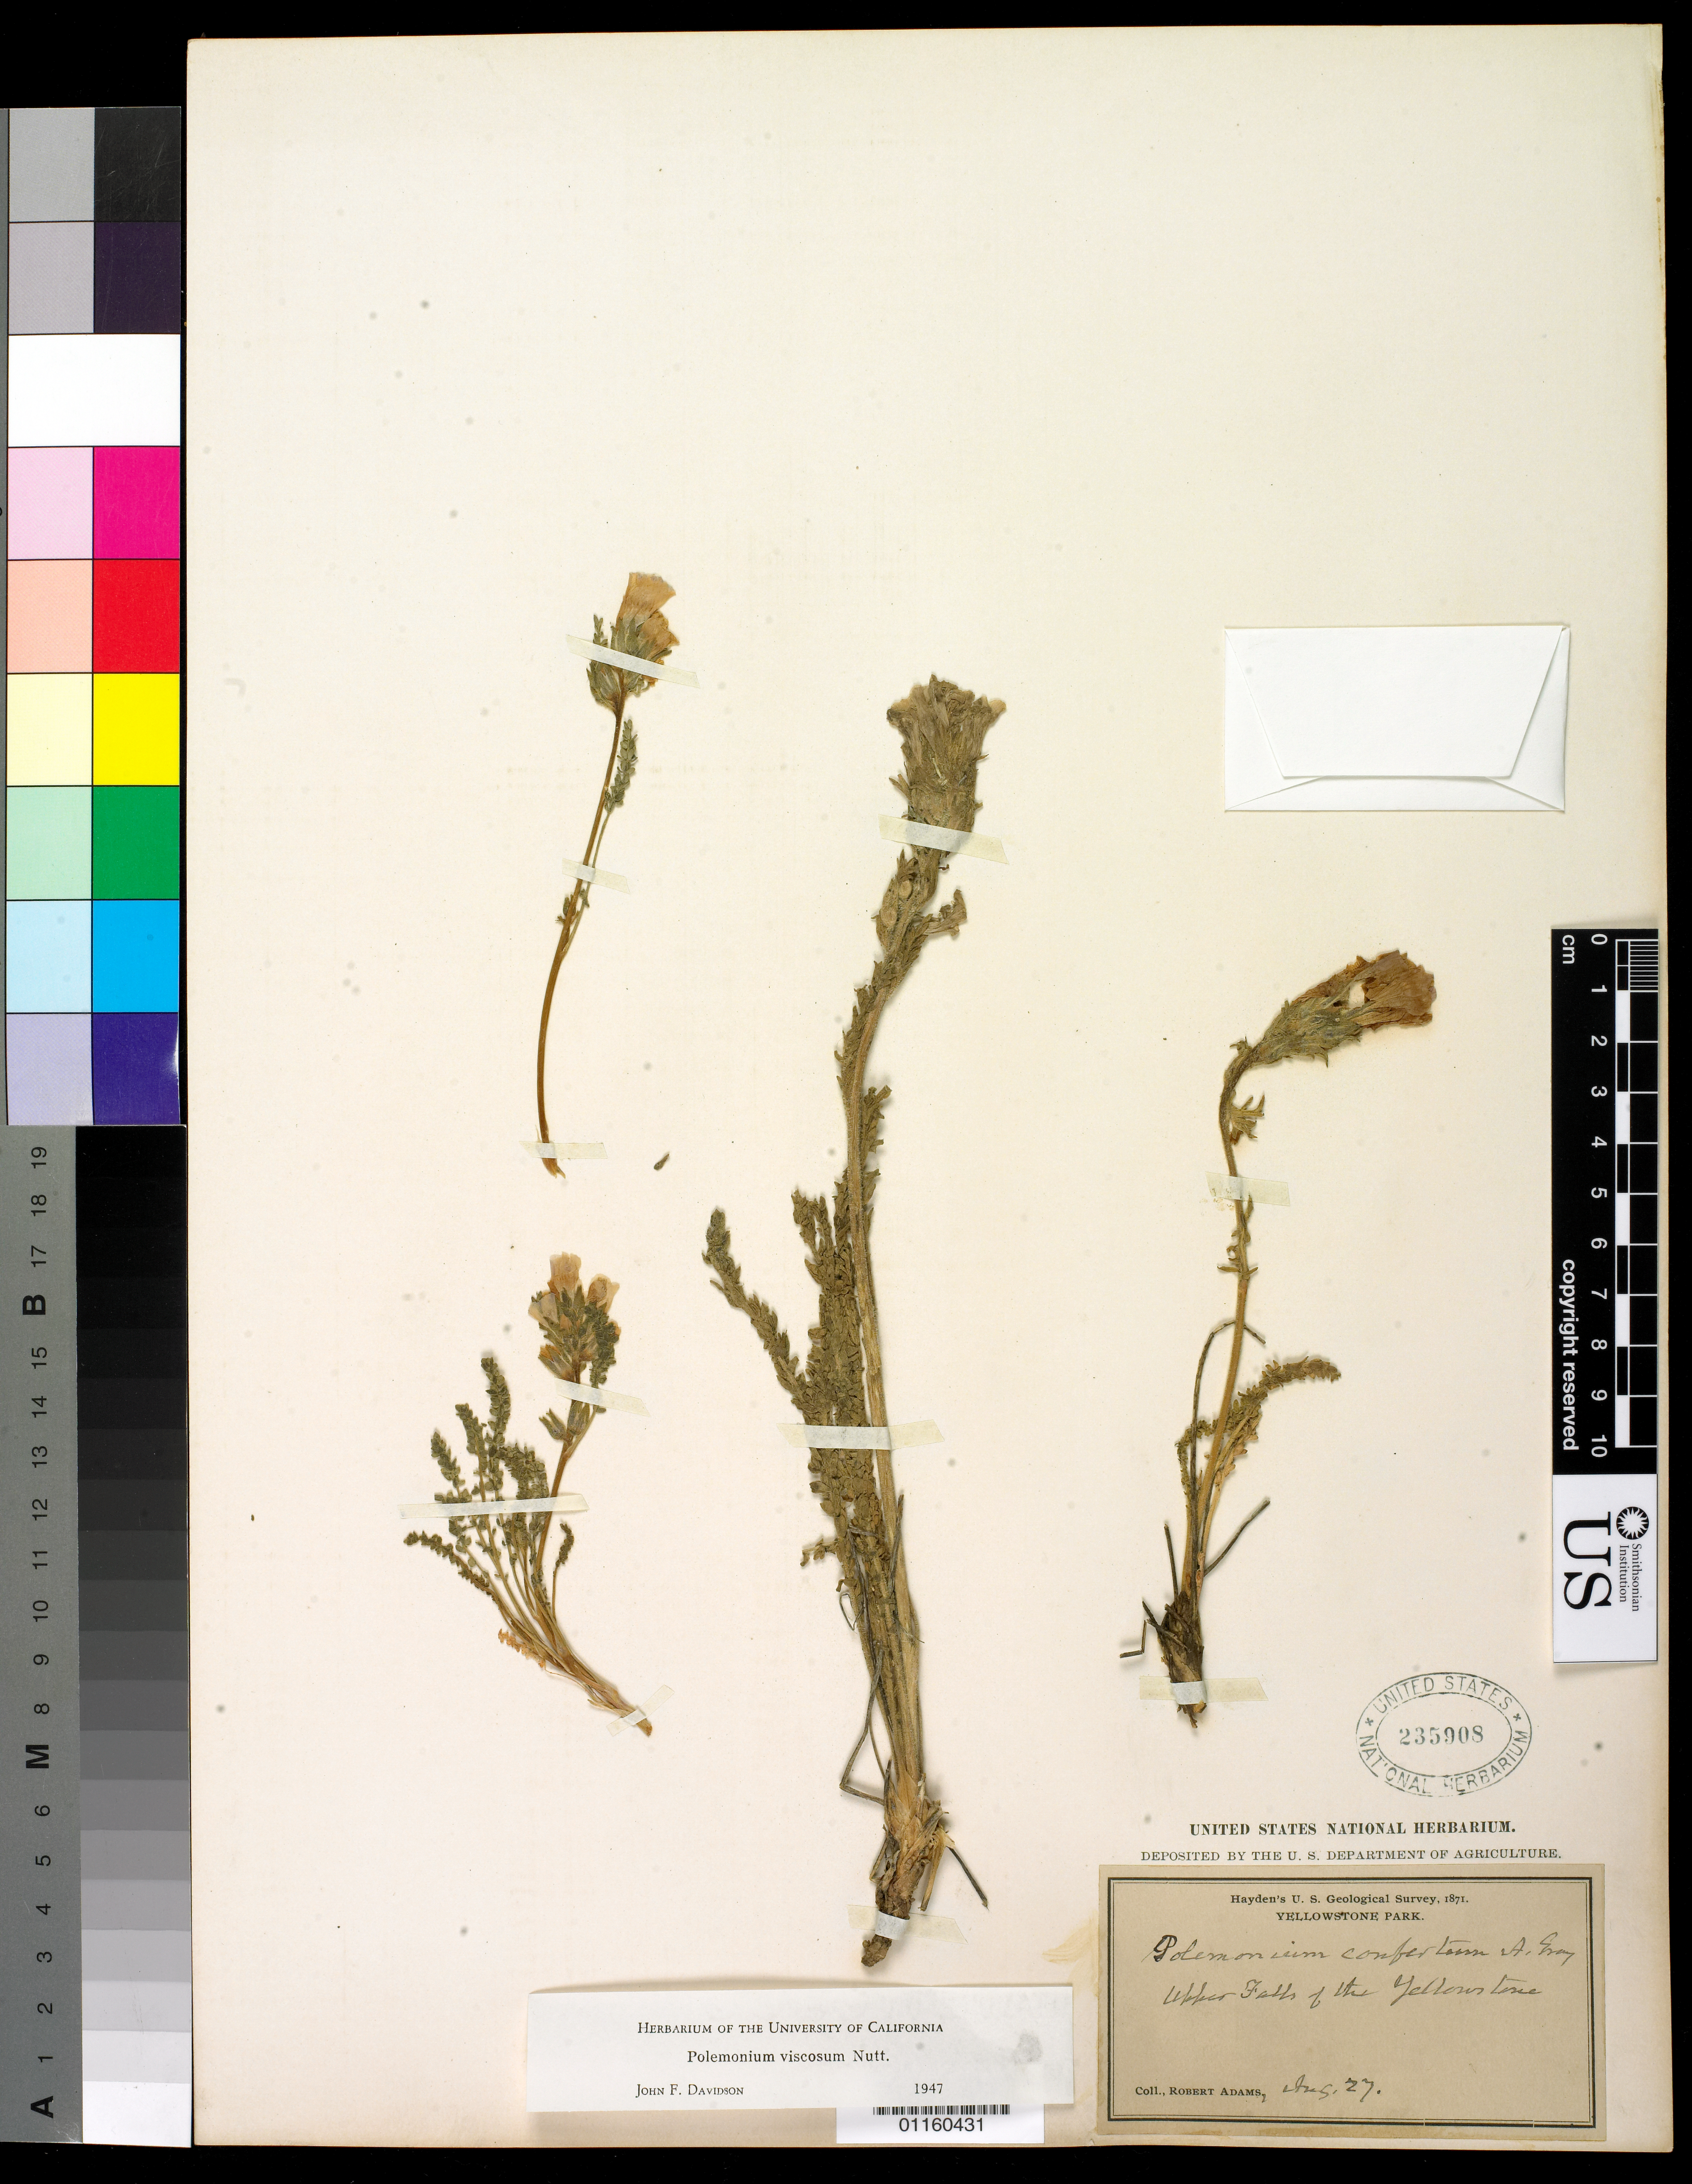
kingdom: Plantae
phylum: Tracheophyta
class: Magnoliopsida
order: Ericales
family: Polemoniaceae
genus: Polemonium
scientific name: Polemonium viscosum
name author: Nutt.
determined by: Davidson, J. F.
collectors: R. Adams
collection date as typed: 27 Aug 1871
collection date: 1871-08-27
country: United States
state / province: Wyoming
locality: Upper Falls of the Yellowstone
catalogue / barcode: US 235908